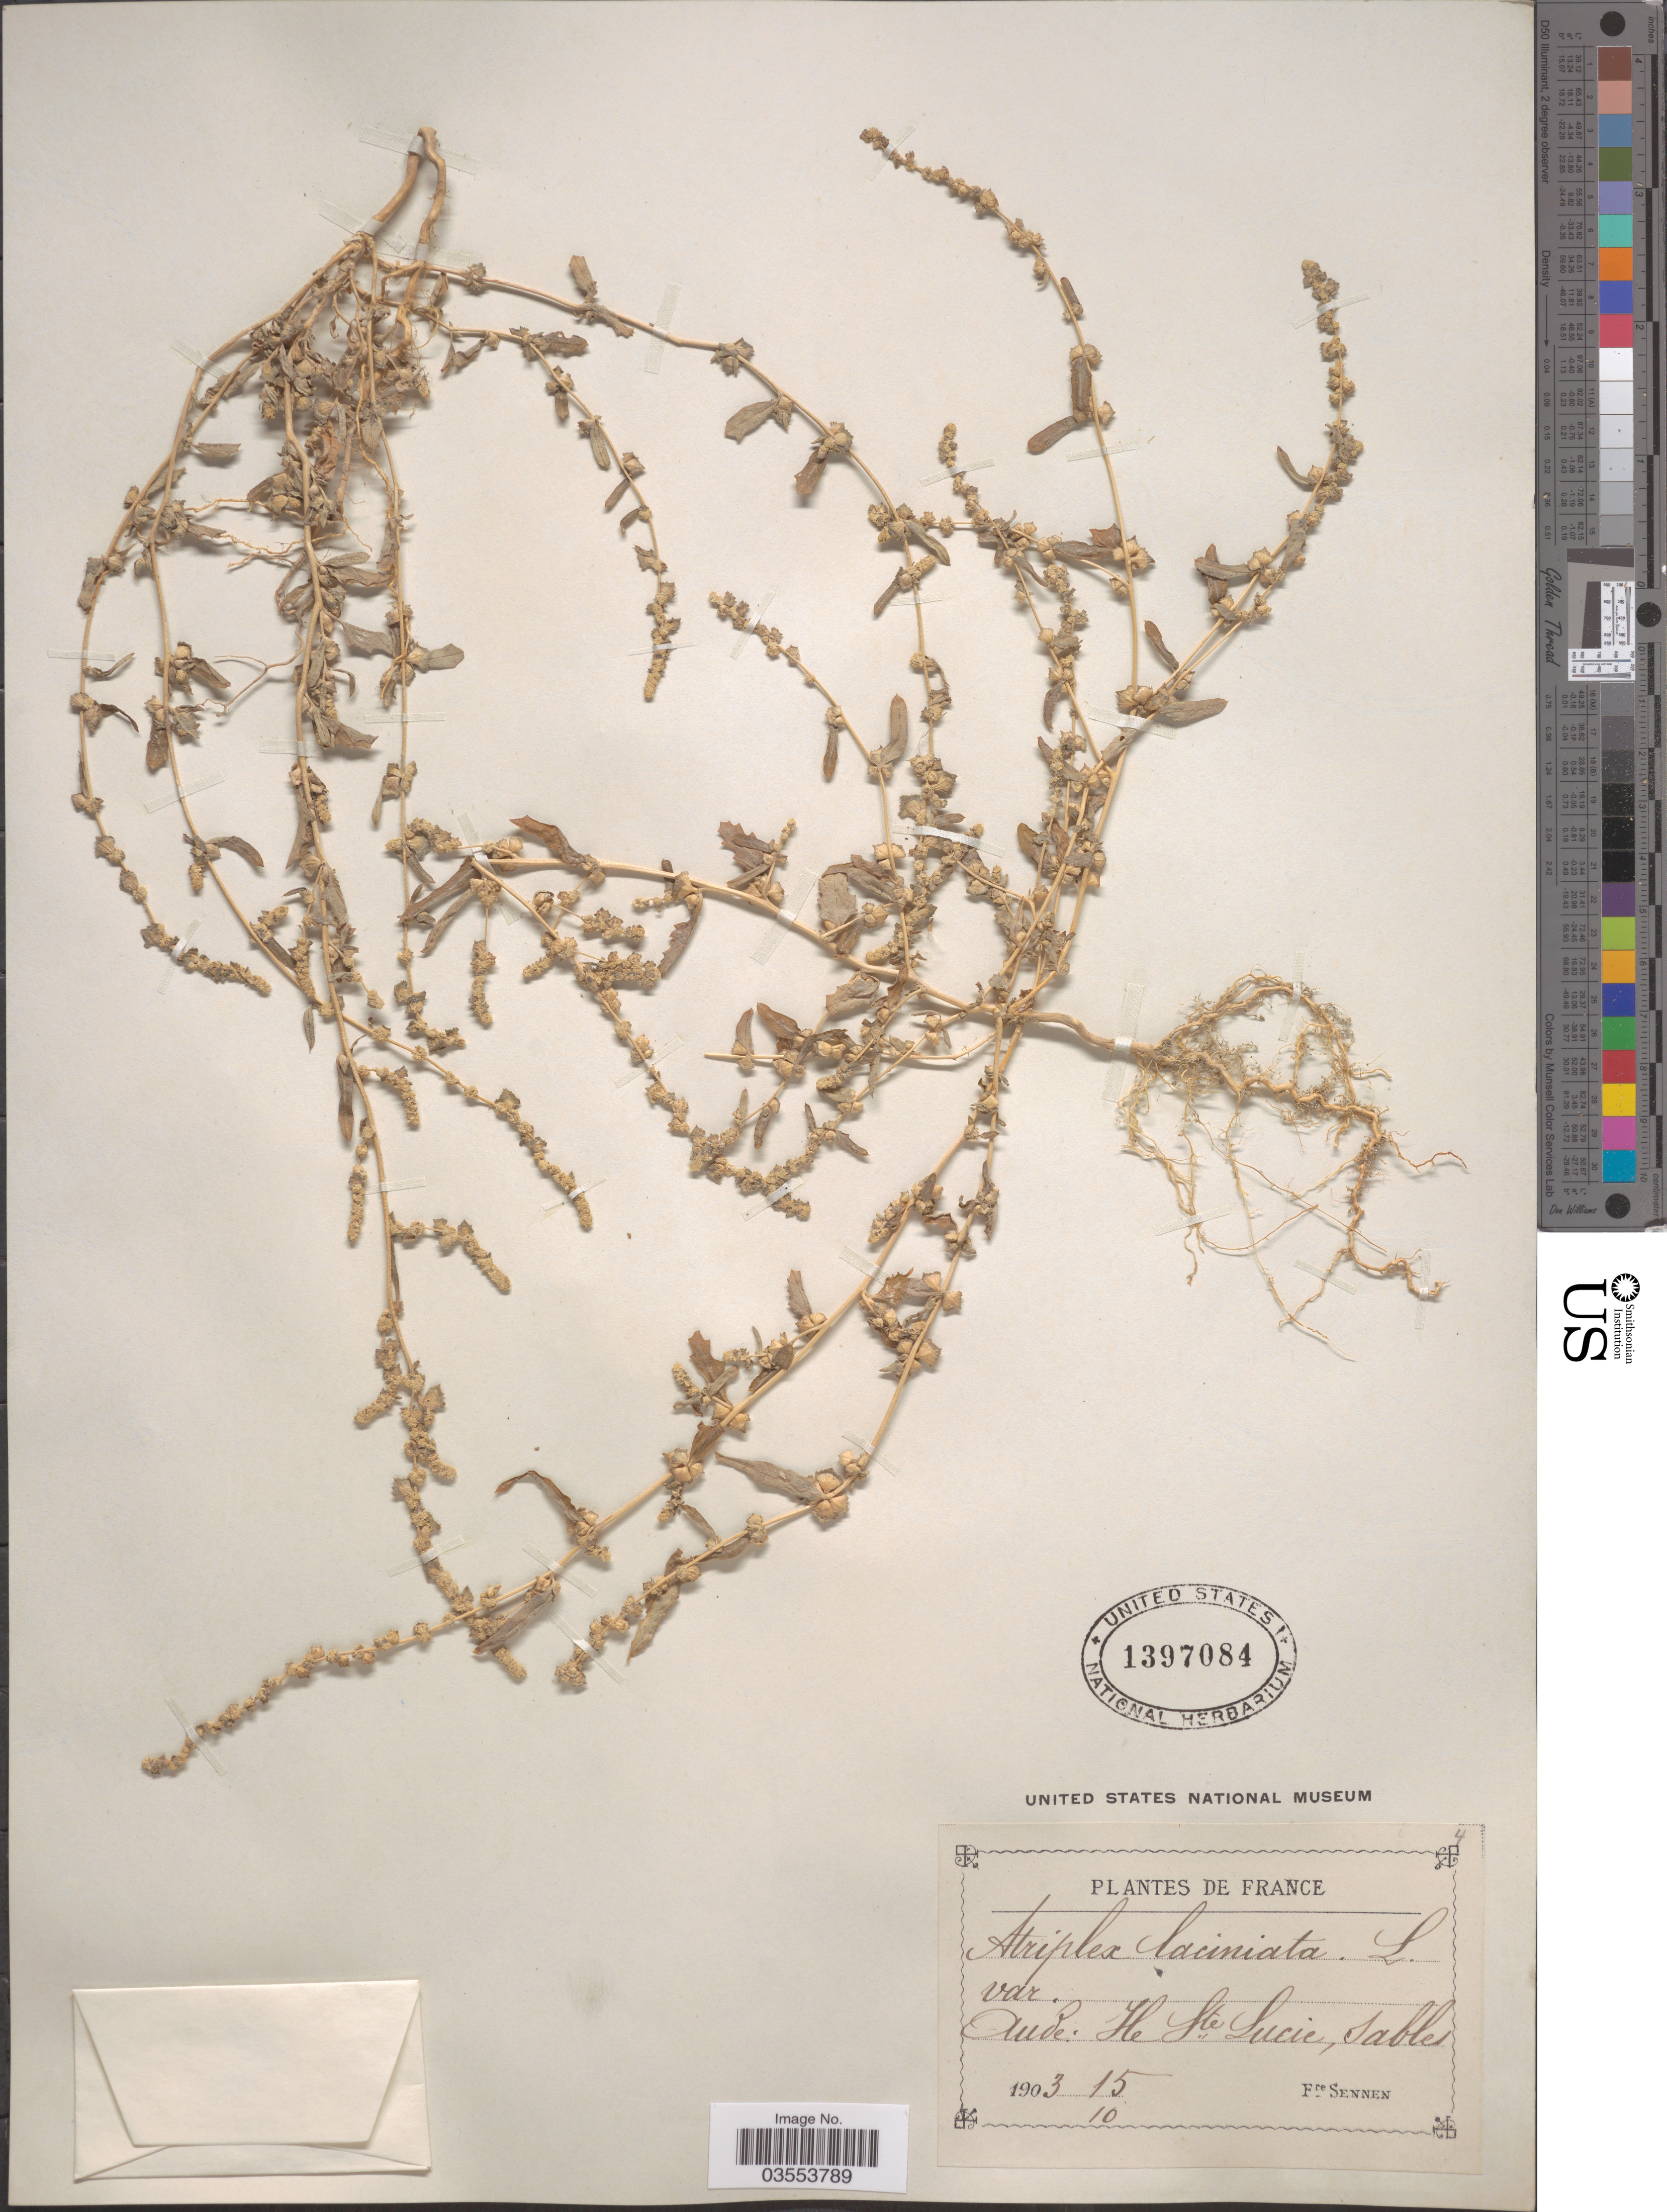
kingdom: Plantae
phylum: Tracheophyta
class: Magnoliopsida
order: Caryophyllales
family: Amaranthaceae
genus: Atriplex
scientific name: Atriplex laciniata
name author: L.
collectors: E. Sennen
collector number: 4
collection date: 1903-10-15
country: France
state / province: Occitanie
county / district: Aude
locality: Aude: Ile Ste Lucie.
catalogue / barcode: US 1397084